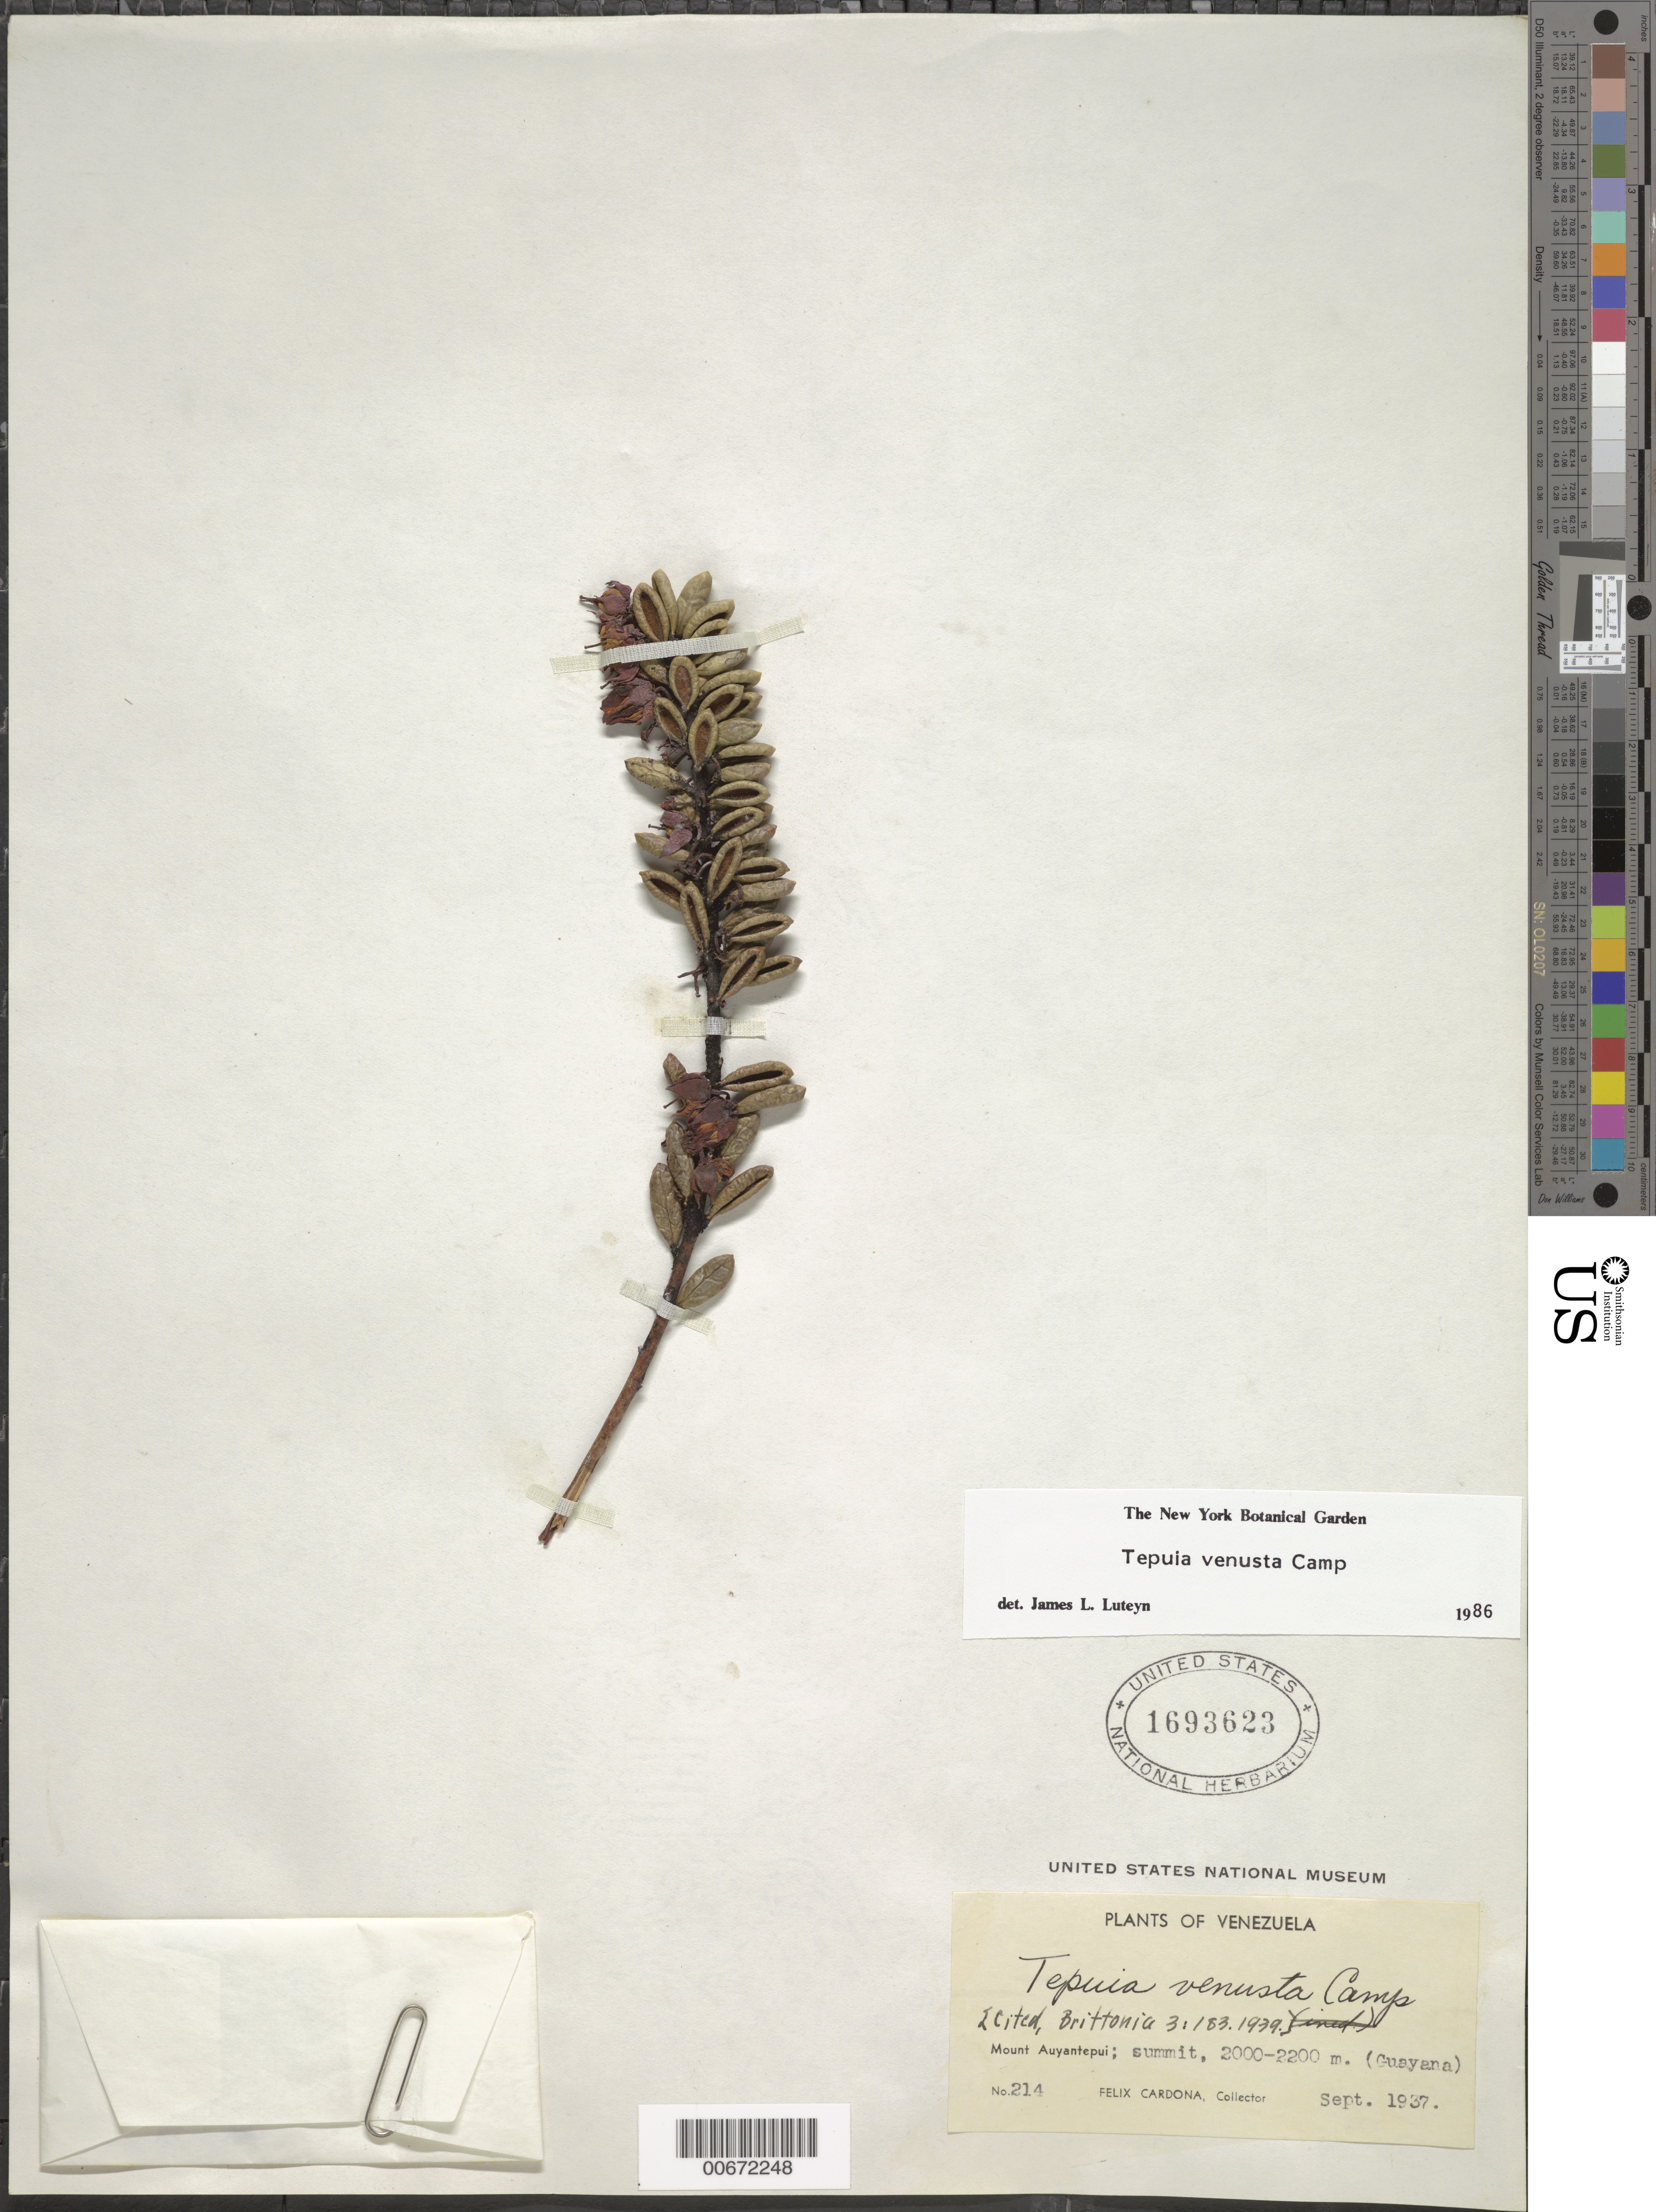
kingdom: Plantae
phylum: Tracheophyta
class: Magnoliopsida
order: Ericales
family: Ericaceae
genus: Tepuia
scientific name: Tepuia venusta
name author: Camp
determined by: Luteyn, J. L.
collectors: F. Cardona Puig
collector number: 214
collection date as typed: Sep-37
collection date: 1937-09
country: Venezuela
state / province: Bolívar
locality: Cerro Auyantepuí, Alto Caroní, Guayana, summit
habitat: Summit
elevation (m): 2000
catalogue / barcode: US 1693623